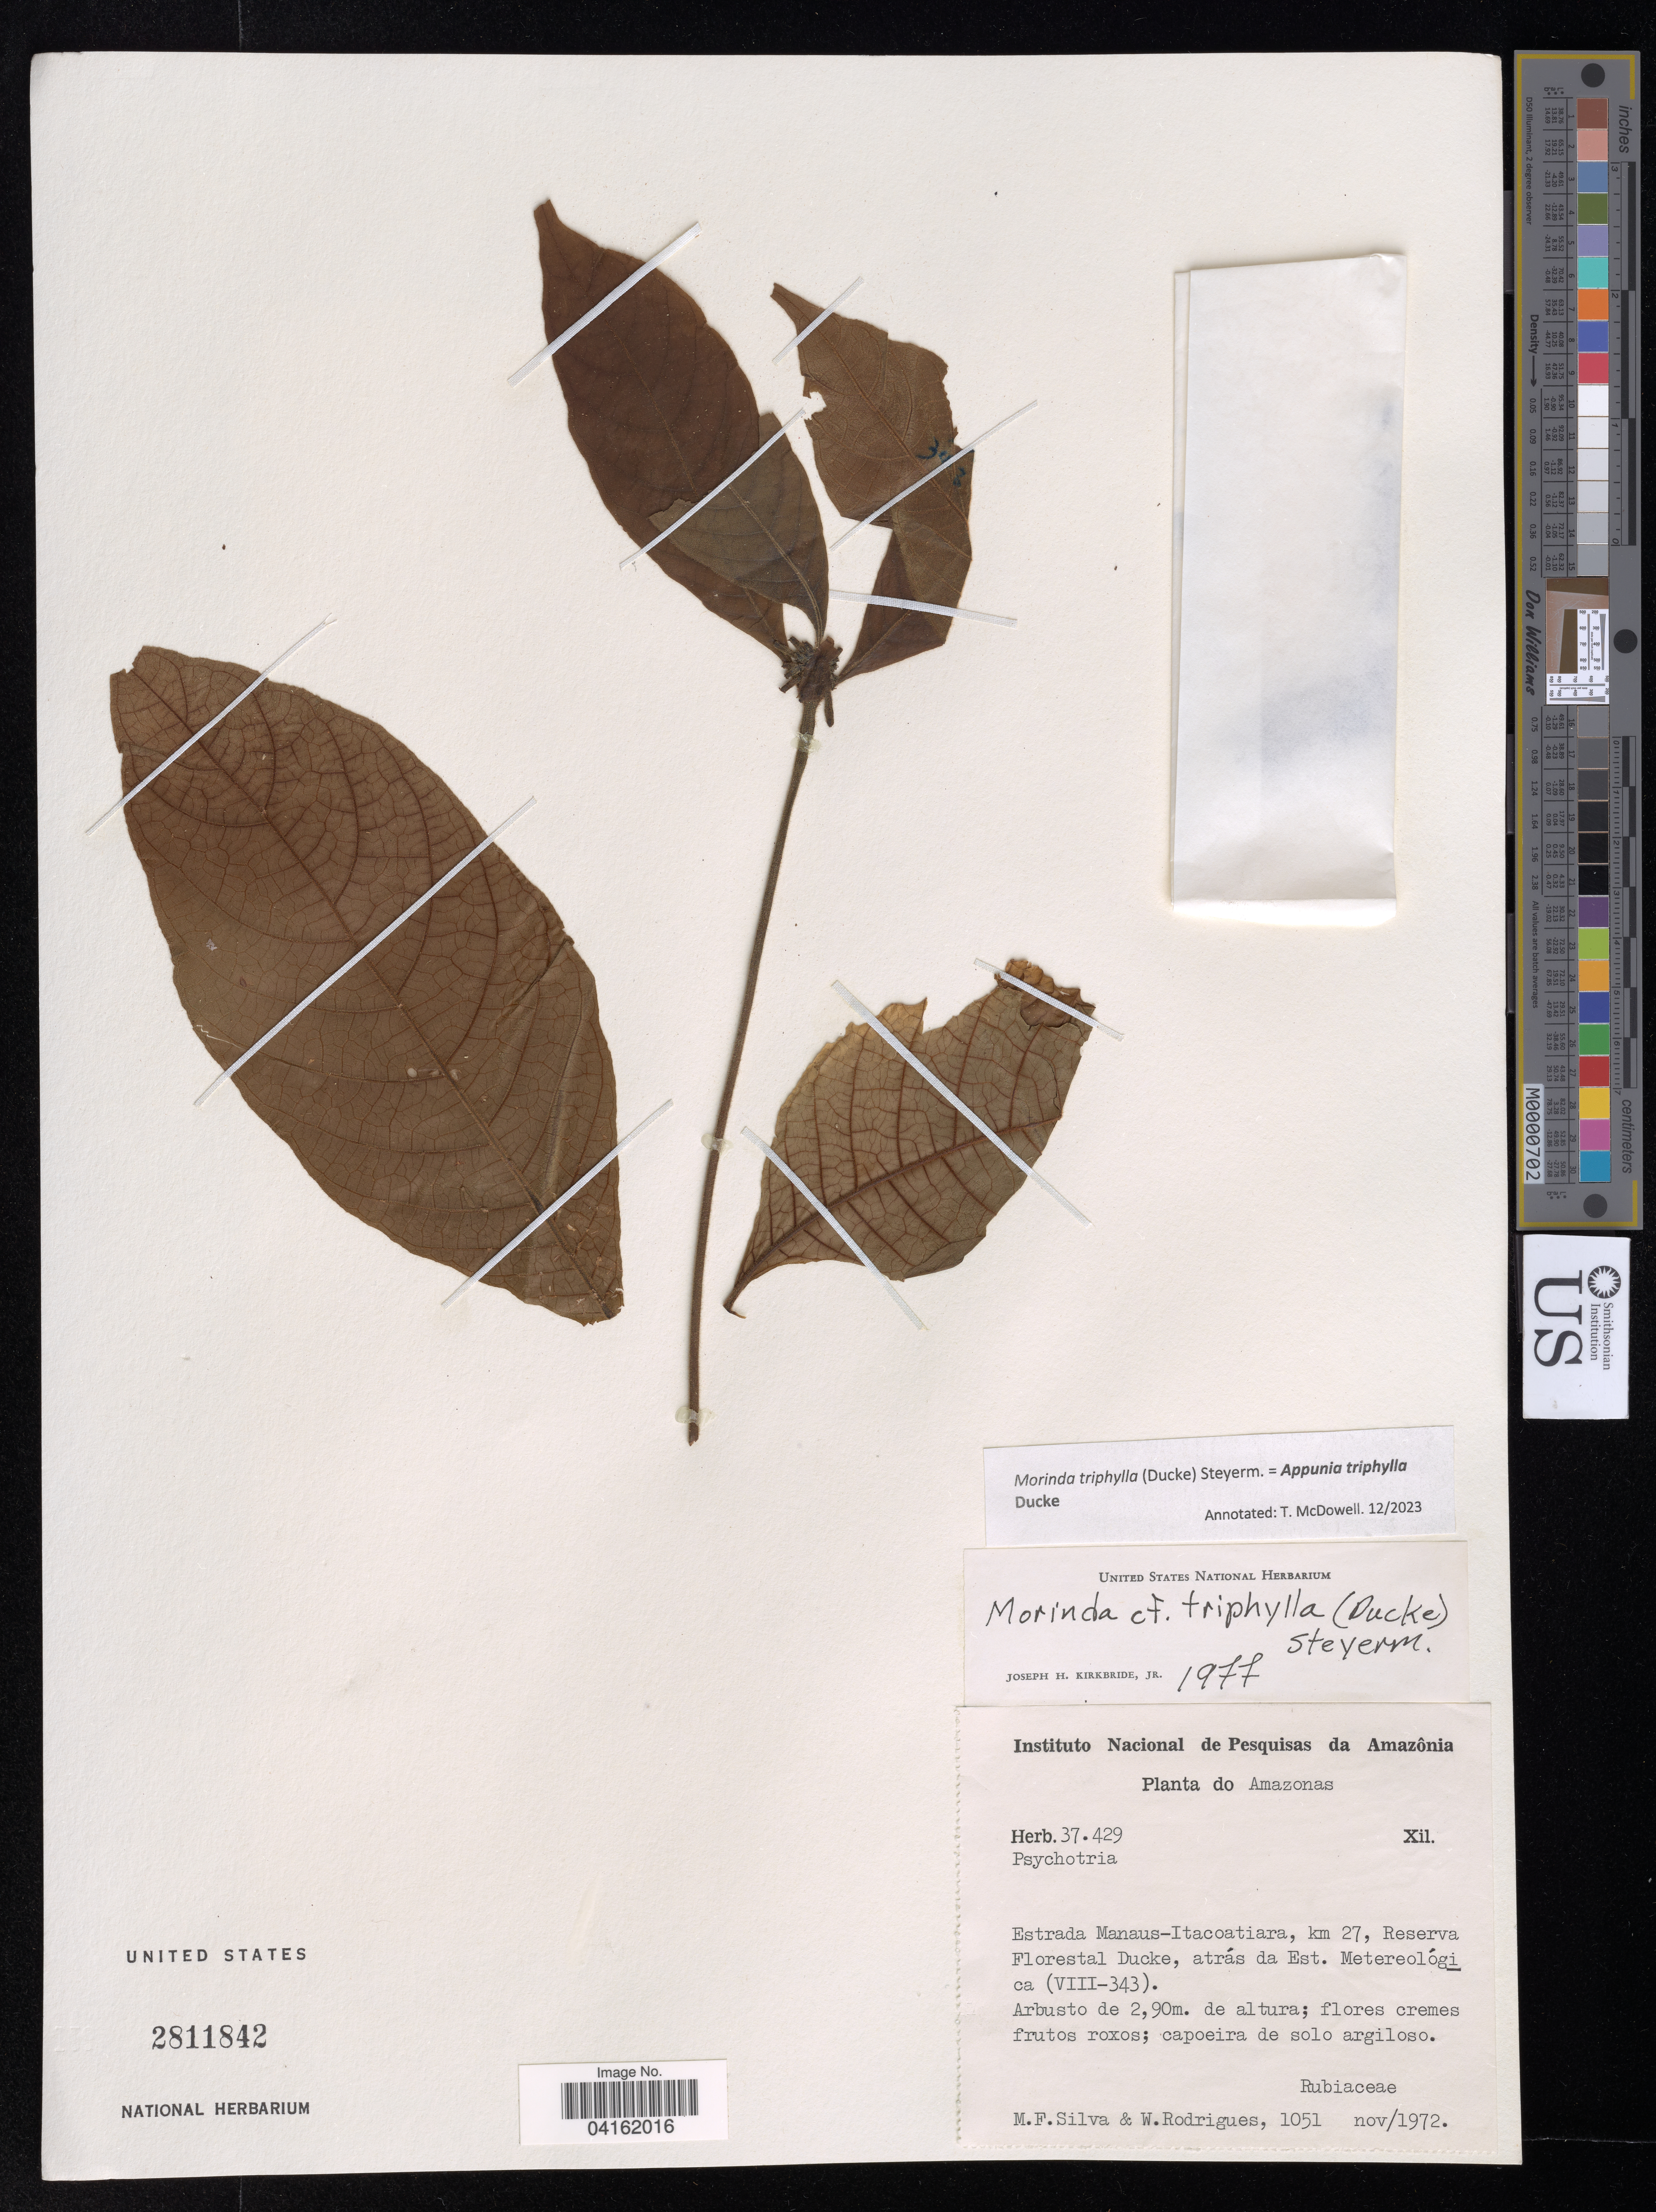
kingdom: Plantae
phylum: Tracheophyta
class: Magnoliopsida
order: Gentianales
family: Rubiaceae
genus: Appunia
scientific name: Appunia triphylla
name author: Ducke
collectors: M. F. Silva & W. Rodrigues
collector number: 1051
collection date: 1972-11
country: Brazil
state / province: Amazonas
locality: Estrada Manaus-Itacoatiara, km 27, Reserva Florestal Ducke, atrás da Est. Metereológica (VIII-343).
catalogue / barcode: US 2811842